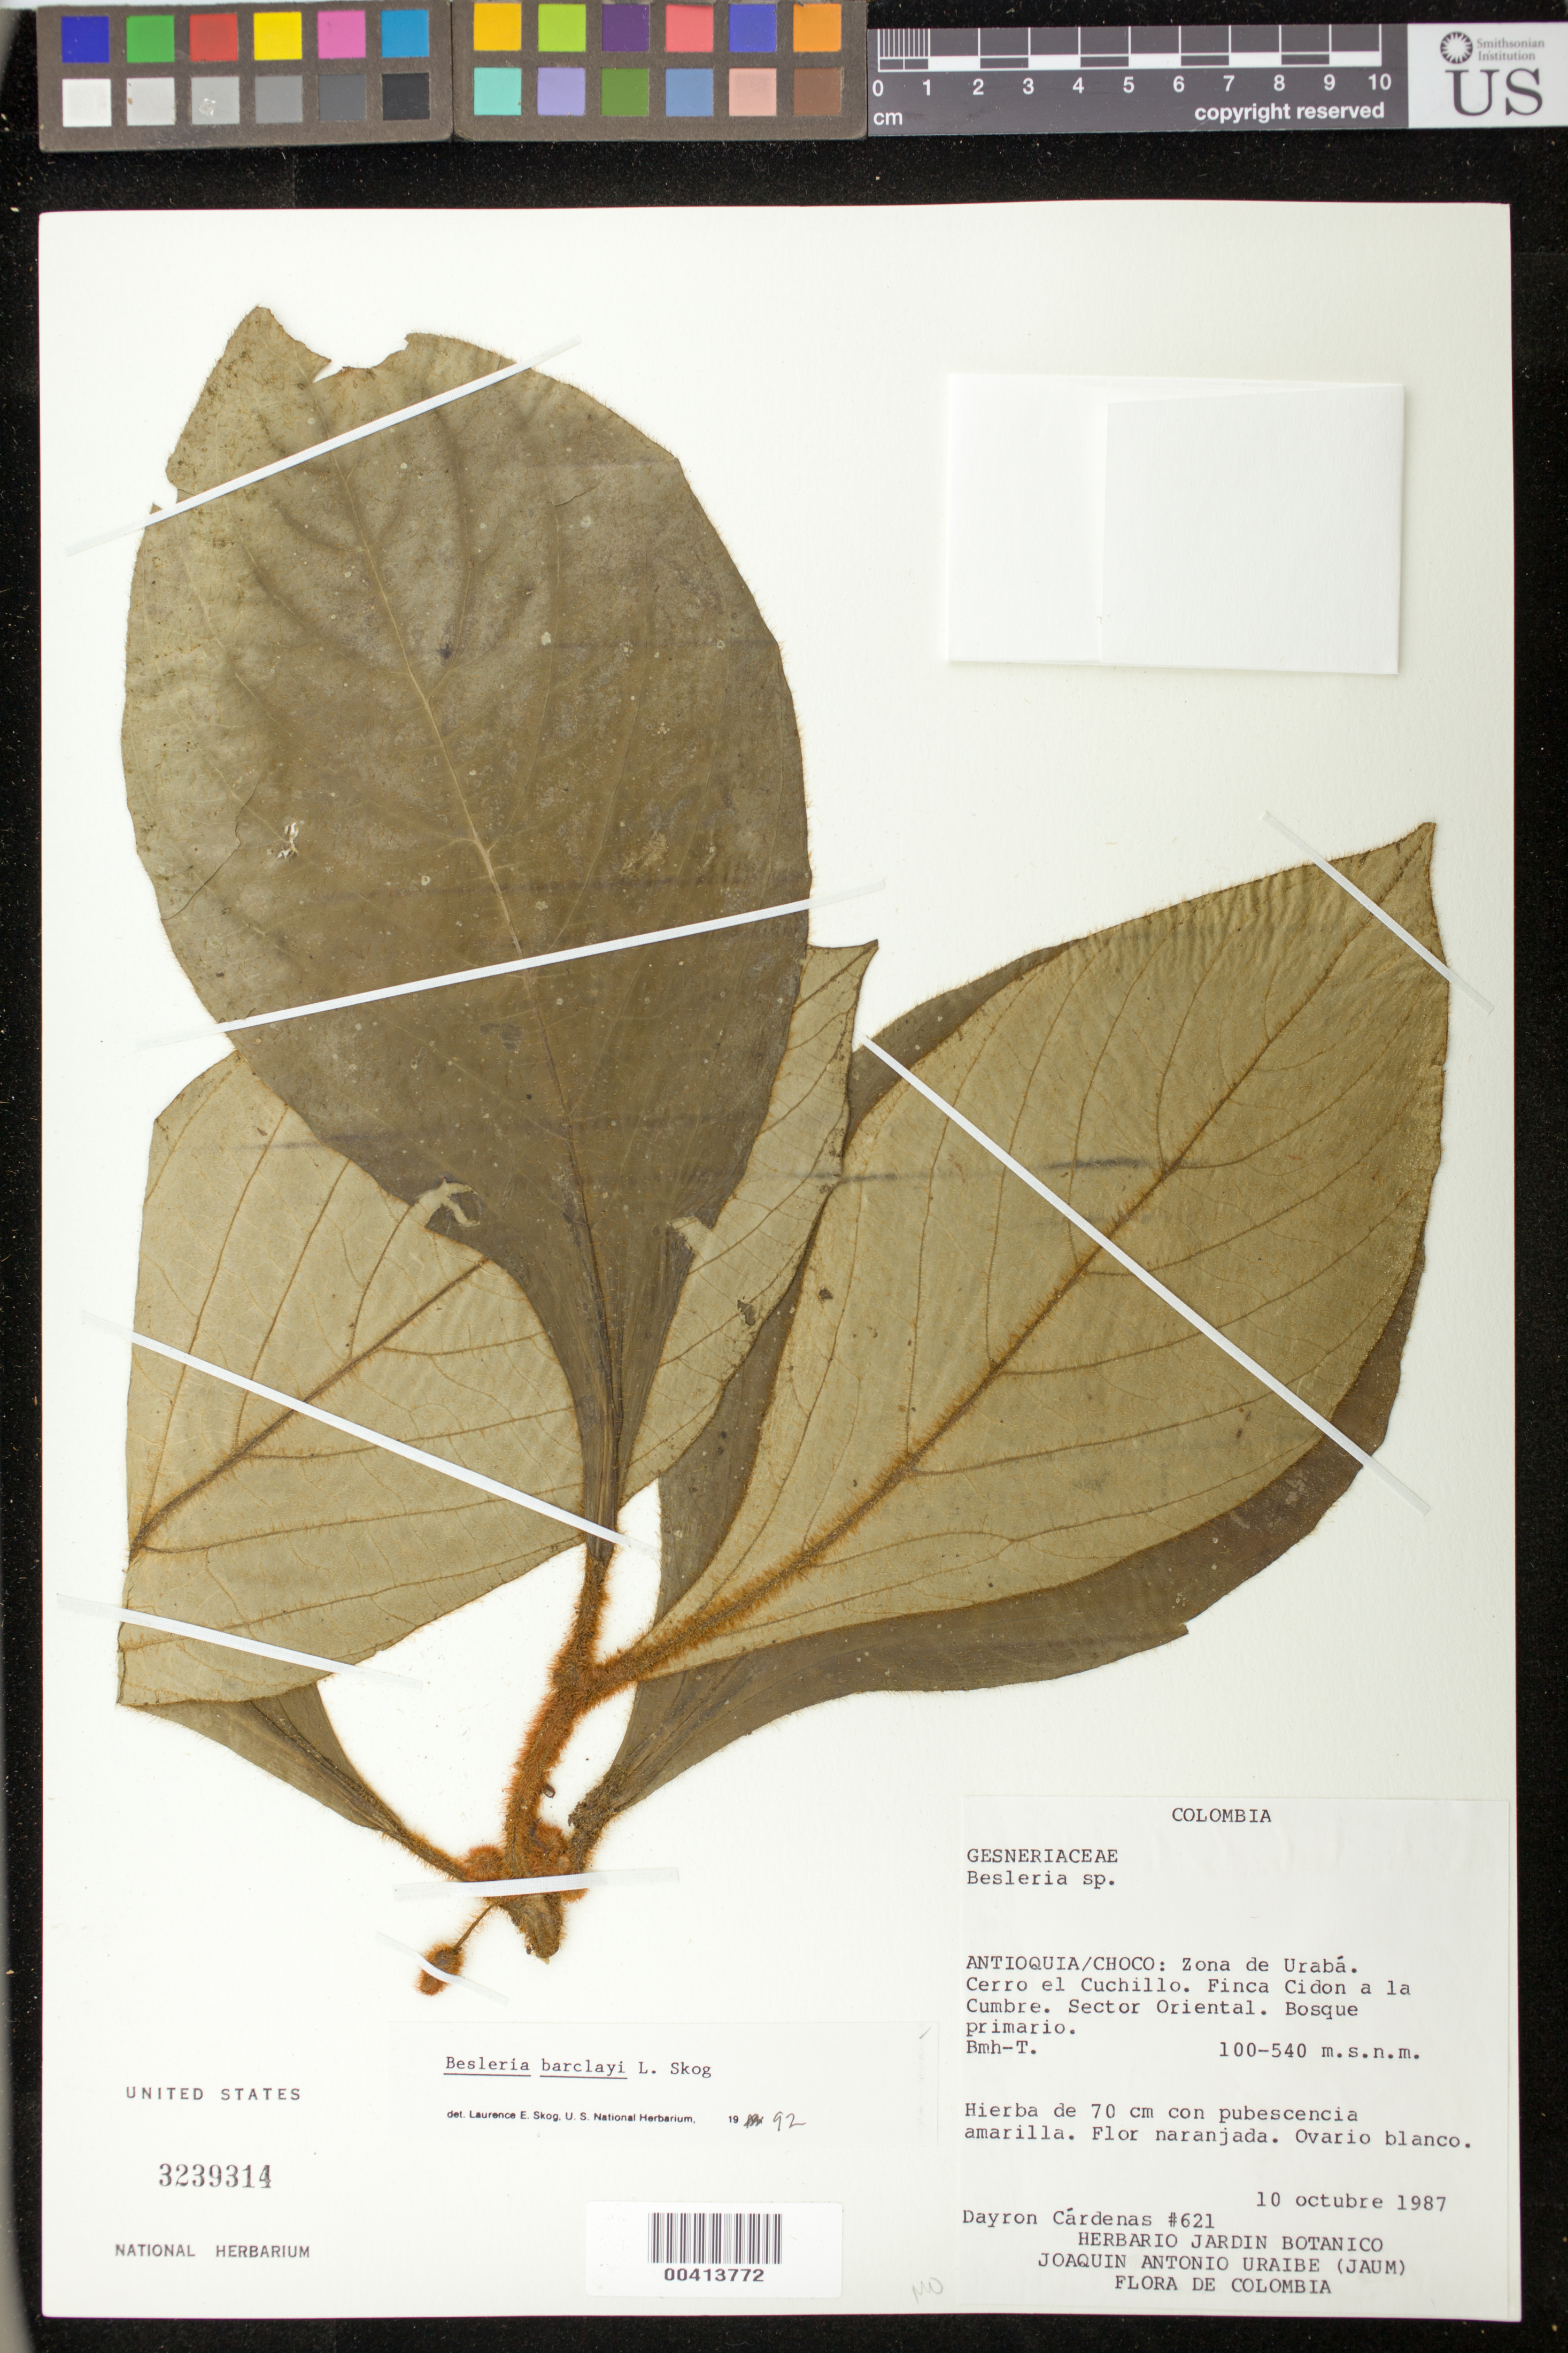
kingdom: Plantae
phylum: Tracheophyta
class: Magnoliopsida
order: Lamiales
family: Gesneriaceae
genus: Besleria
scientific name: Besleria barclayi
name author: L.E. Skog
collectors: D. Cárdenas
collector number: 621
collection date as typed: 10 Oct 1987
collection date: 1987-10-10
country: Colombia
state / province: Antioquia / Chocó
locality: Zona de Uraba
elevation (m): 100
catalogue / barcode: US 3239314